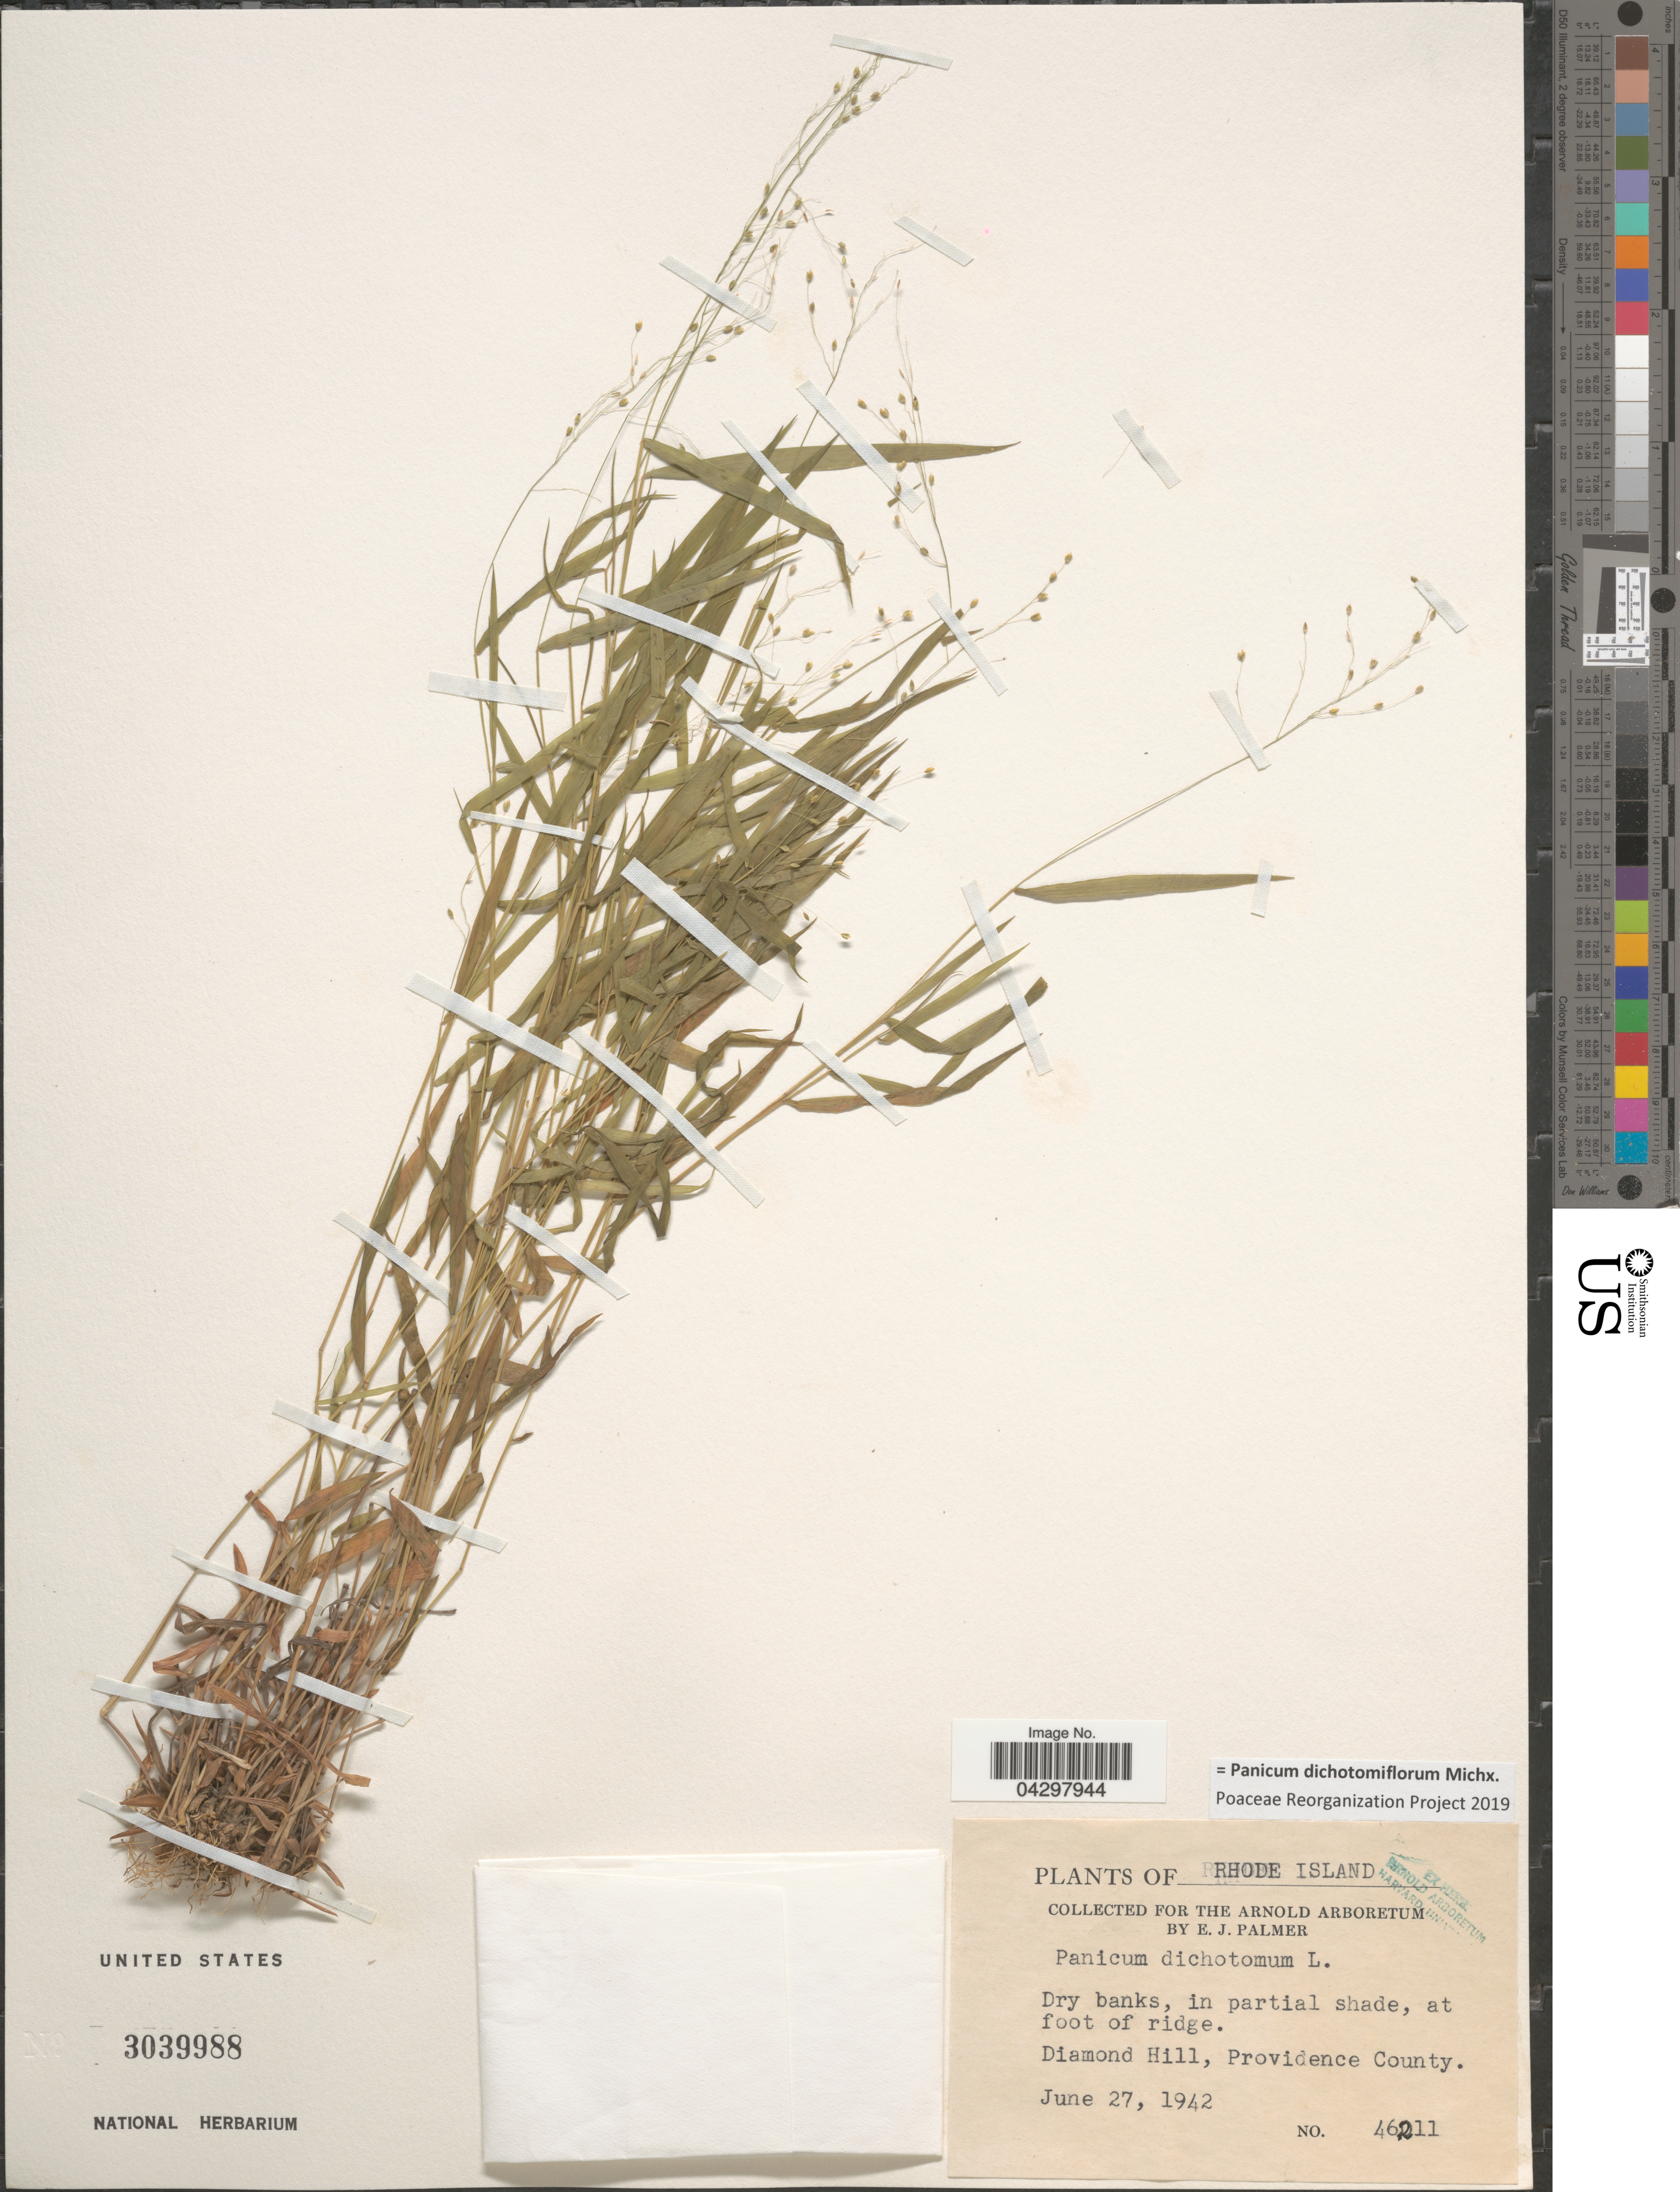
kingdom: Plantae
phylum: Tracheophyta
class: Liliopsida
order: Poales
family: Poaceae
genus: Panicum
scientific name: Panicum dichotomiflorum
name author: Michx.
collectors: E. J. Palmer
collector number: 46211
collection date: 1942-06-27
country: United States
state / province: Rhode Island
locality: Dry banks, in partial shade, at foot of ridge. Diamond Hill, Providence County.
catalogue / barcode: US 3039988